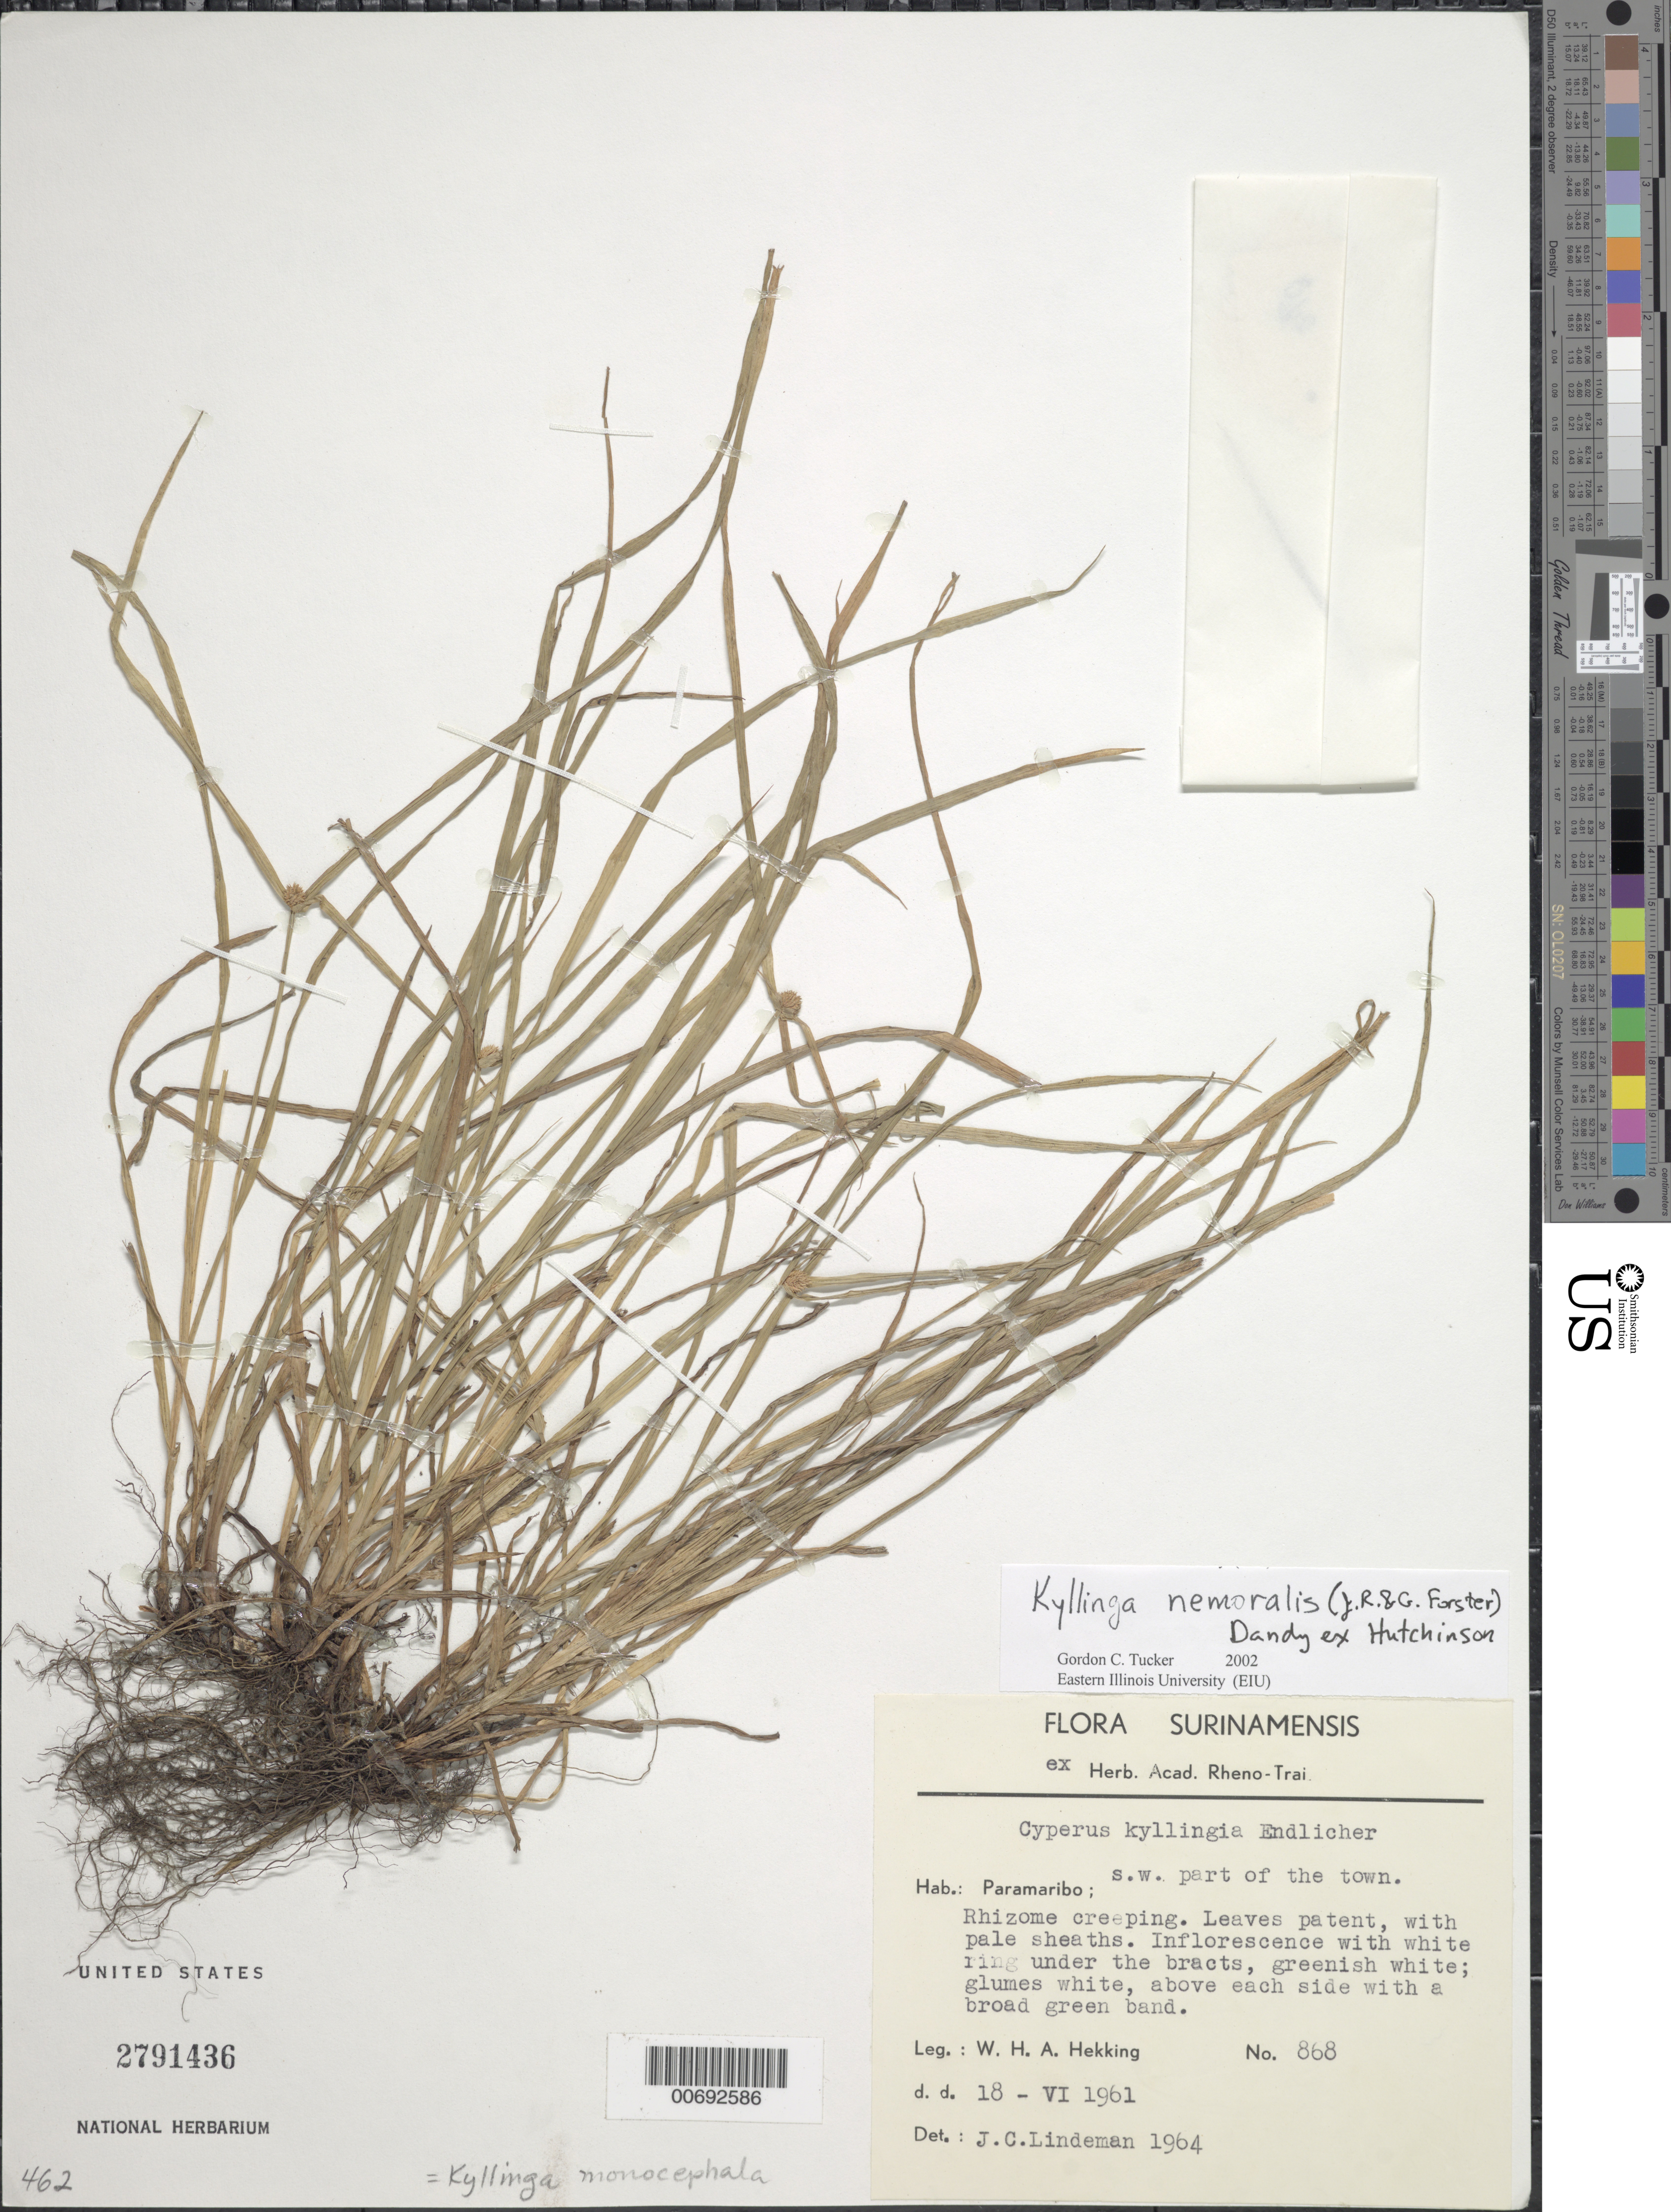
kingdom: Plantae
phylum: Tracheophyta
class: Liliopsida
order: Poales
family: Cyperaceae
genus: Cyperus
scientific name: Cyperus mindorensis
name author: (Steud.) Huygh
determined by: Strong, M. T., (US), Smithsonian Institution - National Museum of Natural History (UNITED STATES)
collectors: W. H. A. Hekking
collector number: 868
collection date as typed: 18-Jun-61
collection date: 1961-06-18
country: Suriname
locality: Paramaribo, SW part of town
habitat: Rhizome creeping;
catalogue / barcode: US 2791436